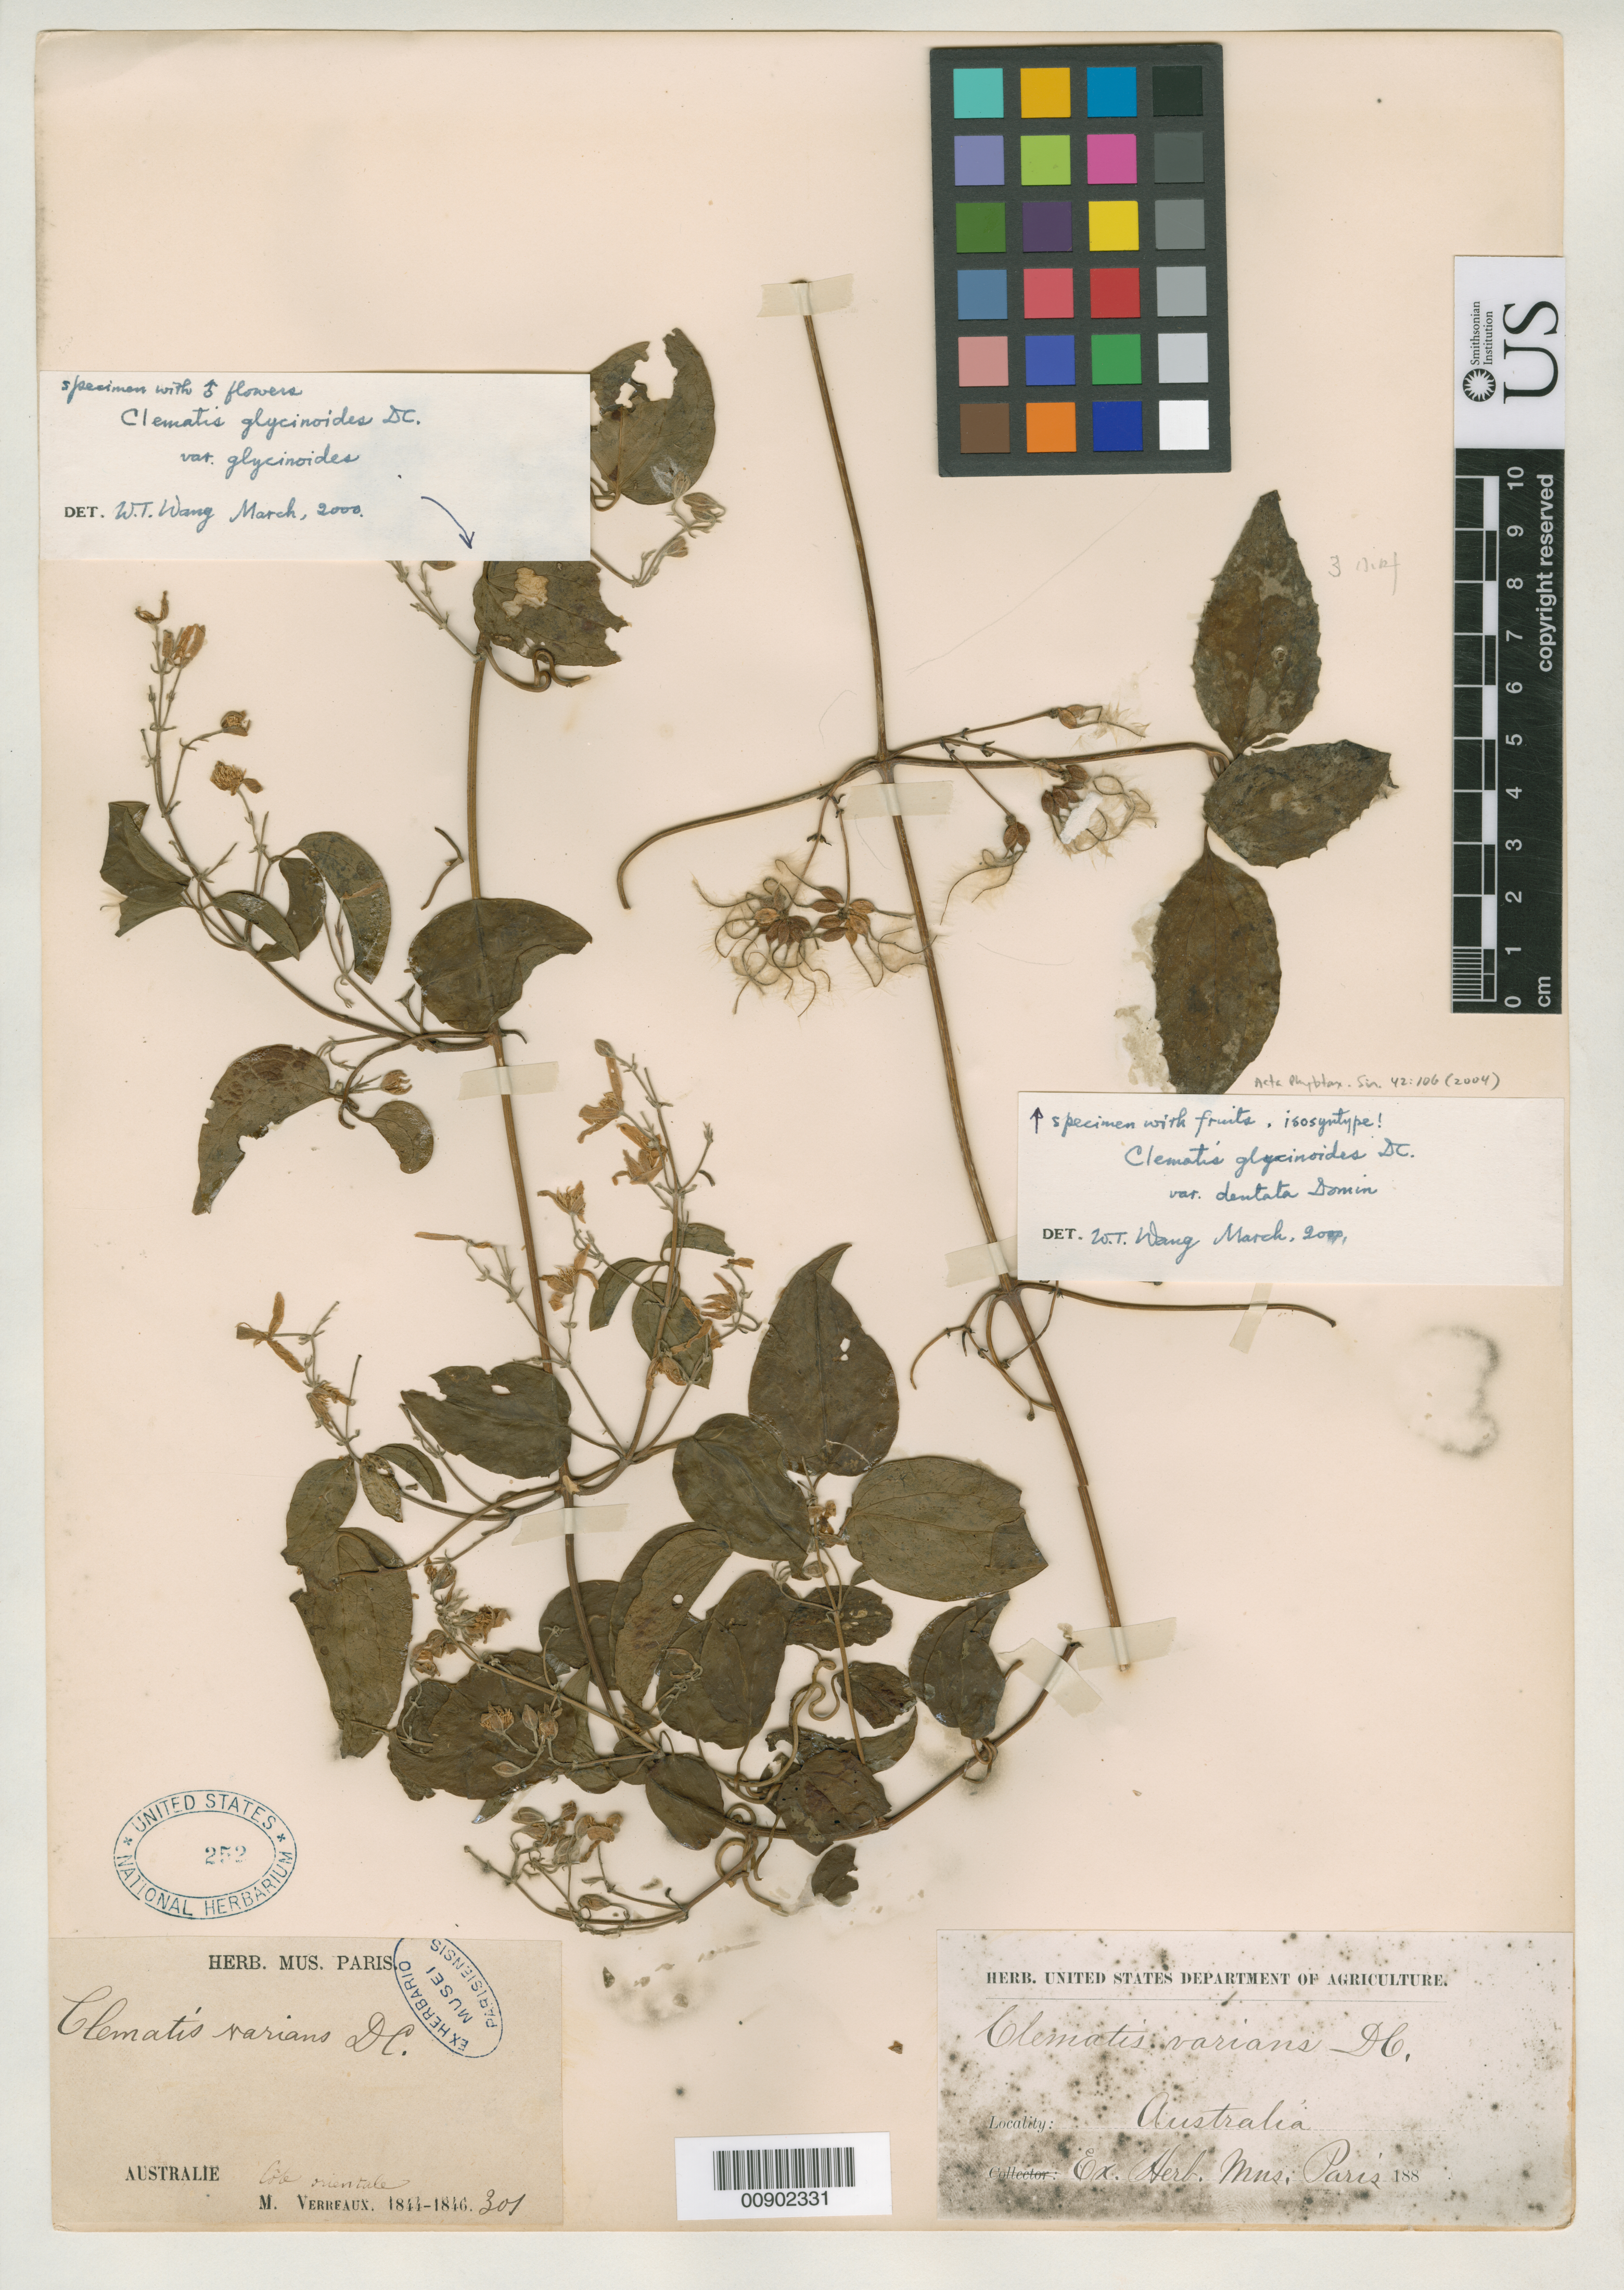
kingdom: Plantae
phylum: Tracheophyta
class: Magnoliopsida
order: Ranunculales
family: Ranunculaceae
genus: Clematis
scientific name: Clematis glycinoides var. dentata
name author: Domin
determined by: Wang, W. T.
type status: Isosyntype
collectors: M. Verreaux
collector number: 301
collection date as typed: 1844 to -- --- 1846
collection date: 1844/1846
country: Australia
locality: Cote orientale.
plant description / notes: Annotated (2000) and cited (2004) as an isosyntype by W.T. Wang, Acta Phytotax. Sin. 42: 106.; Also mounted on sheet is material of C. glycinoides var. glycinoides. Syntype cited by Wang as "Cote orientale, 1844-1846, M. Verrfaux s.n.". Lectotype collection is R. Brown 4857 as designated by W.T. Wang, Acta Phytotax. Sin. 42: 106 (2004).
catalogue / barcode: US 252